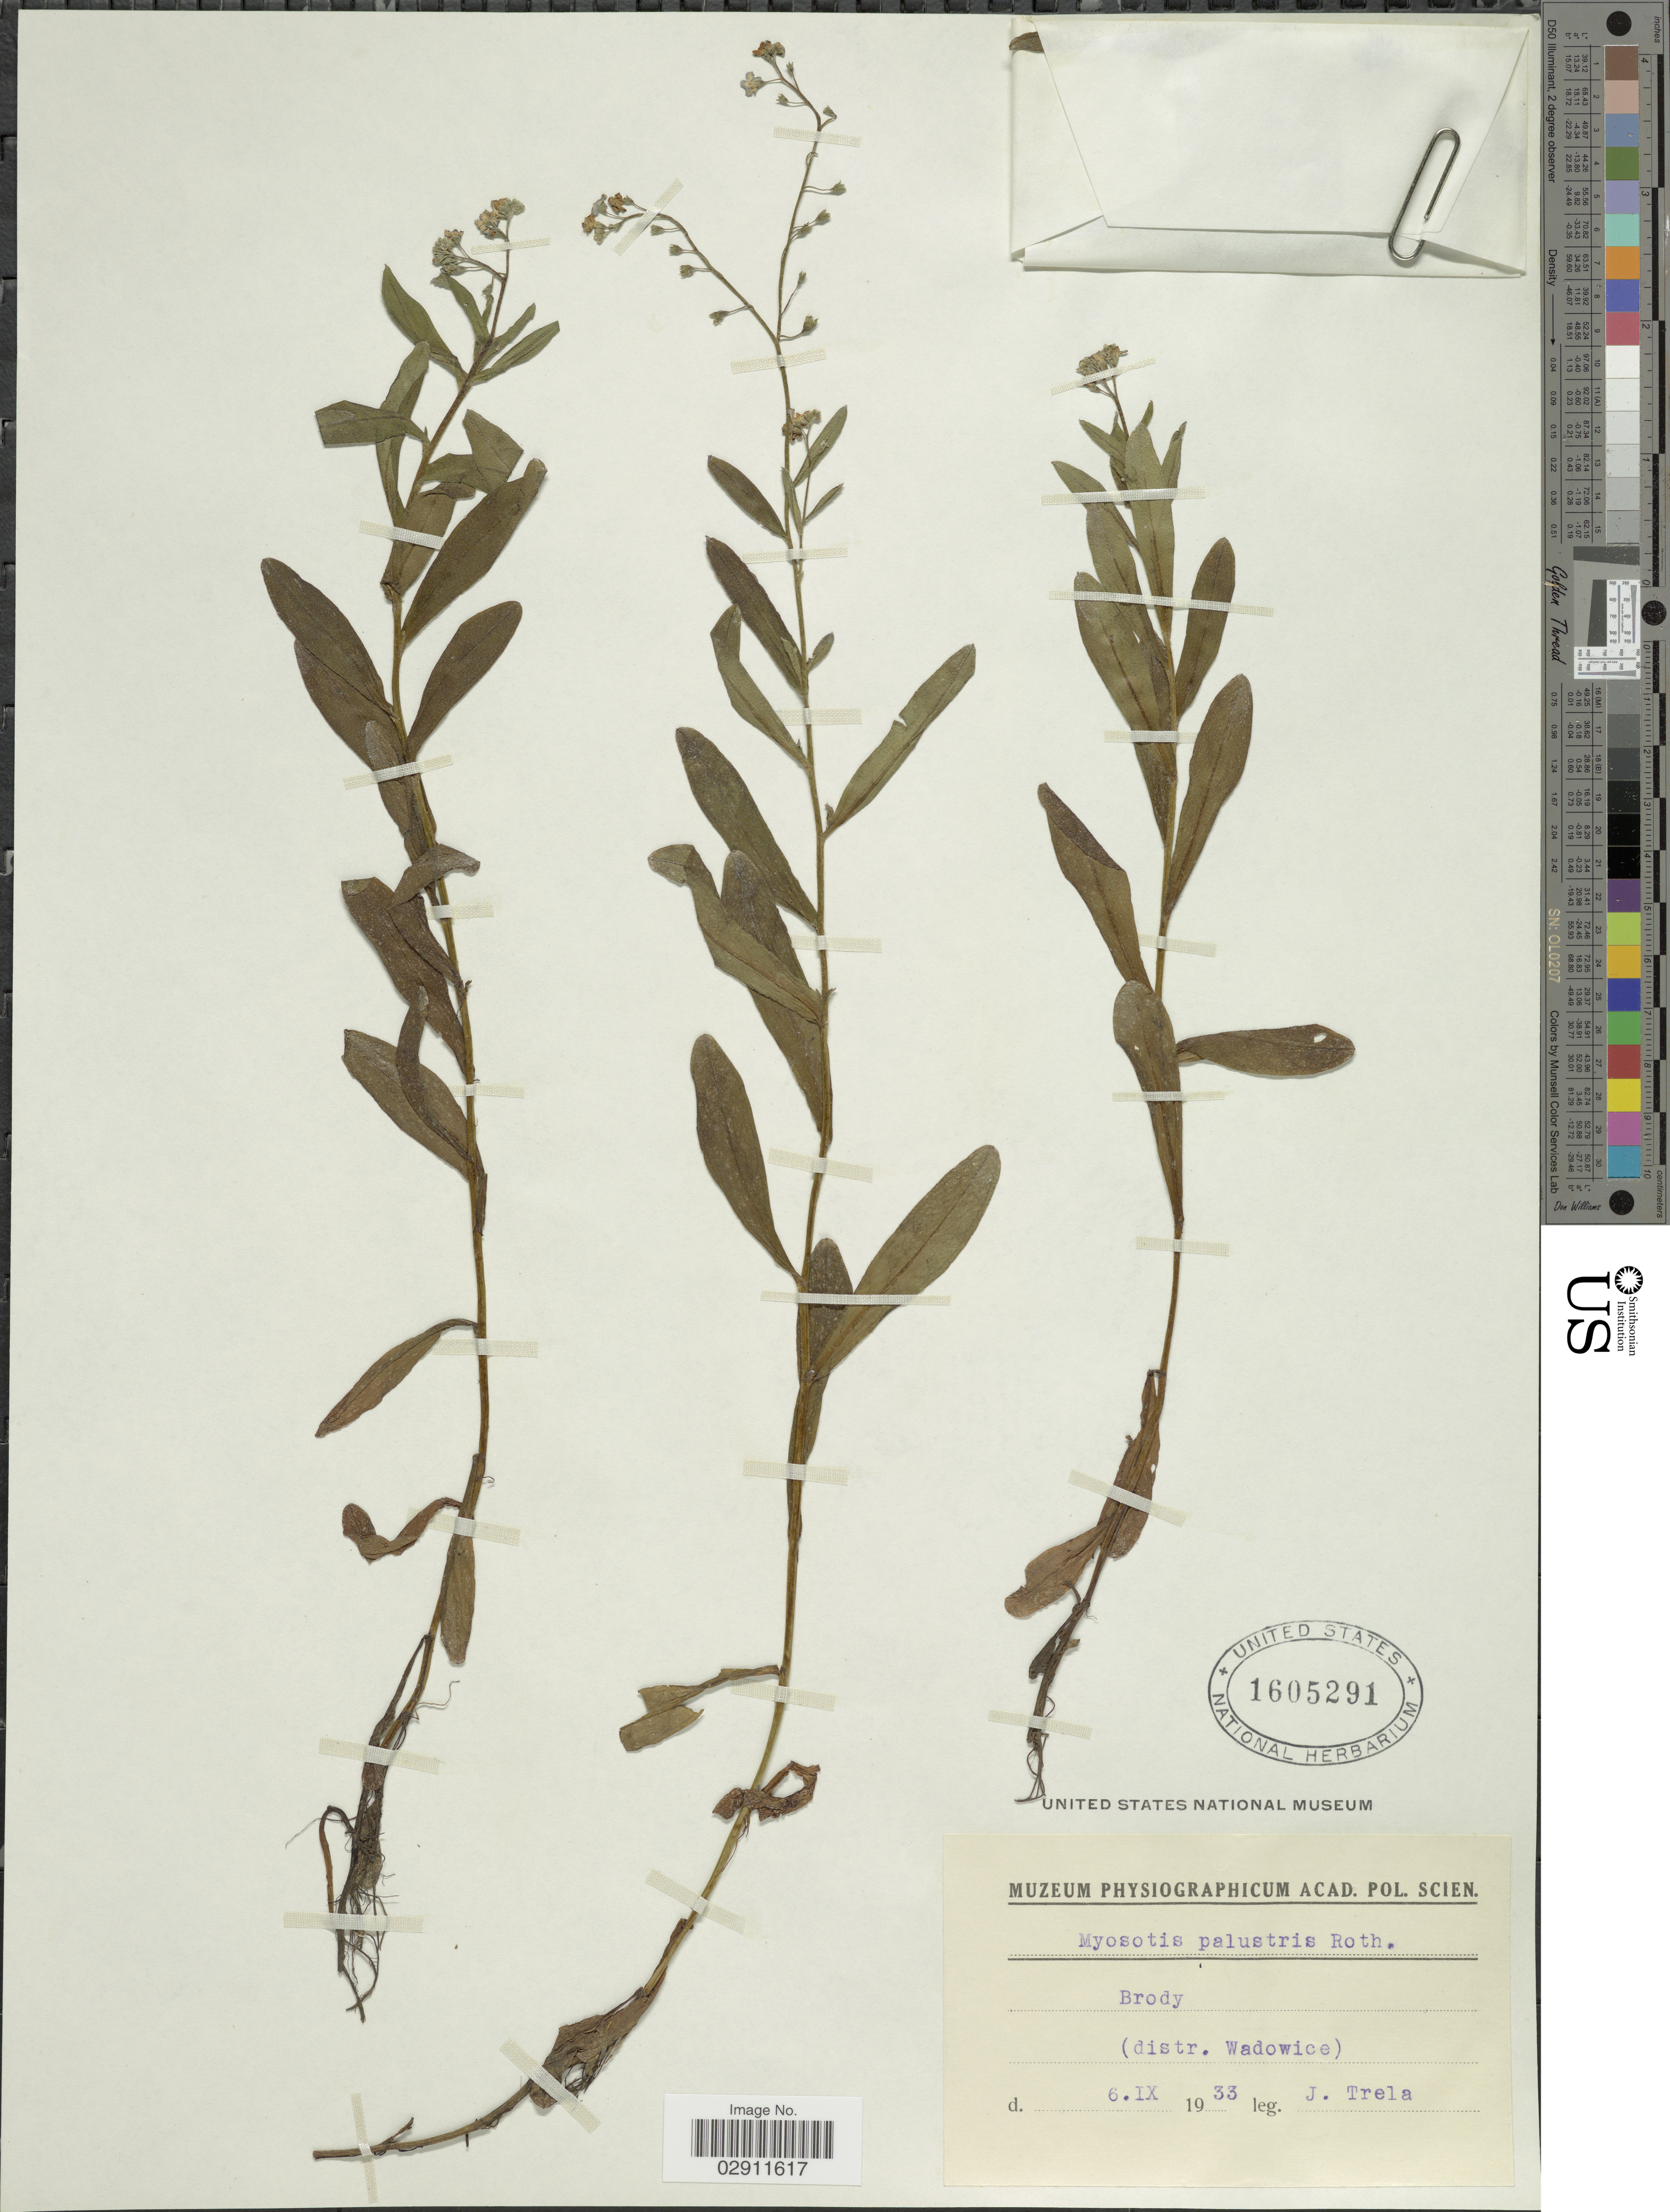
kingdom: Plantae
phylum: Tracheophyta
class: Magnoliopsida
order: Boraginales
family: Boraginaceae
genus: Myosotis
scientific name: Myosotis palustris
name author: L.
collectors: J. Trela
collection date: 1933-09-06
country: Poland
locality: Bordy (distr. Wadowice).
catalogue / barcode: US 1605291